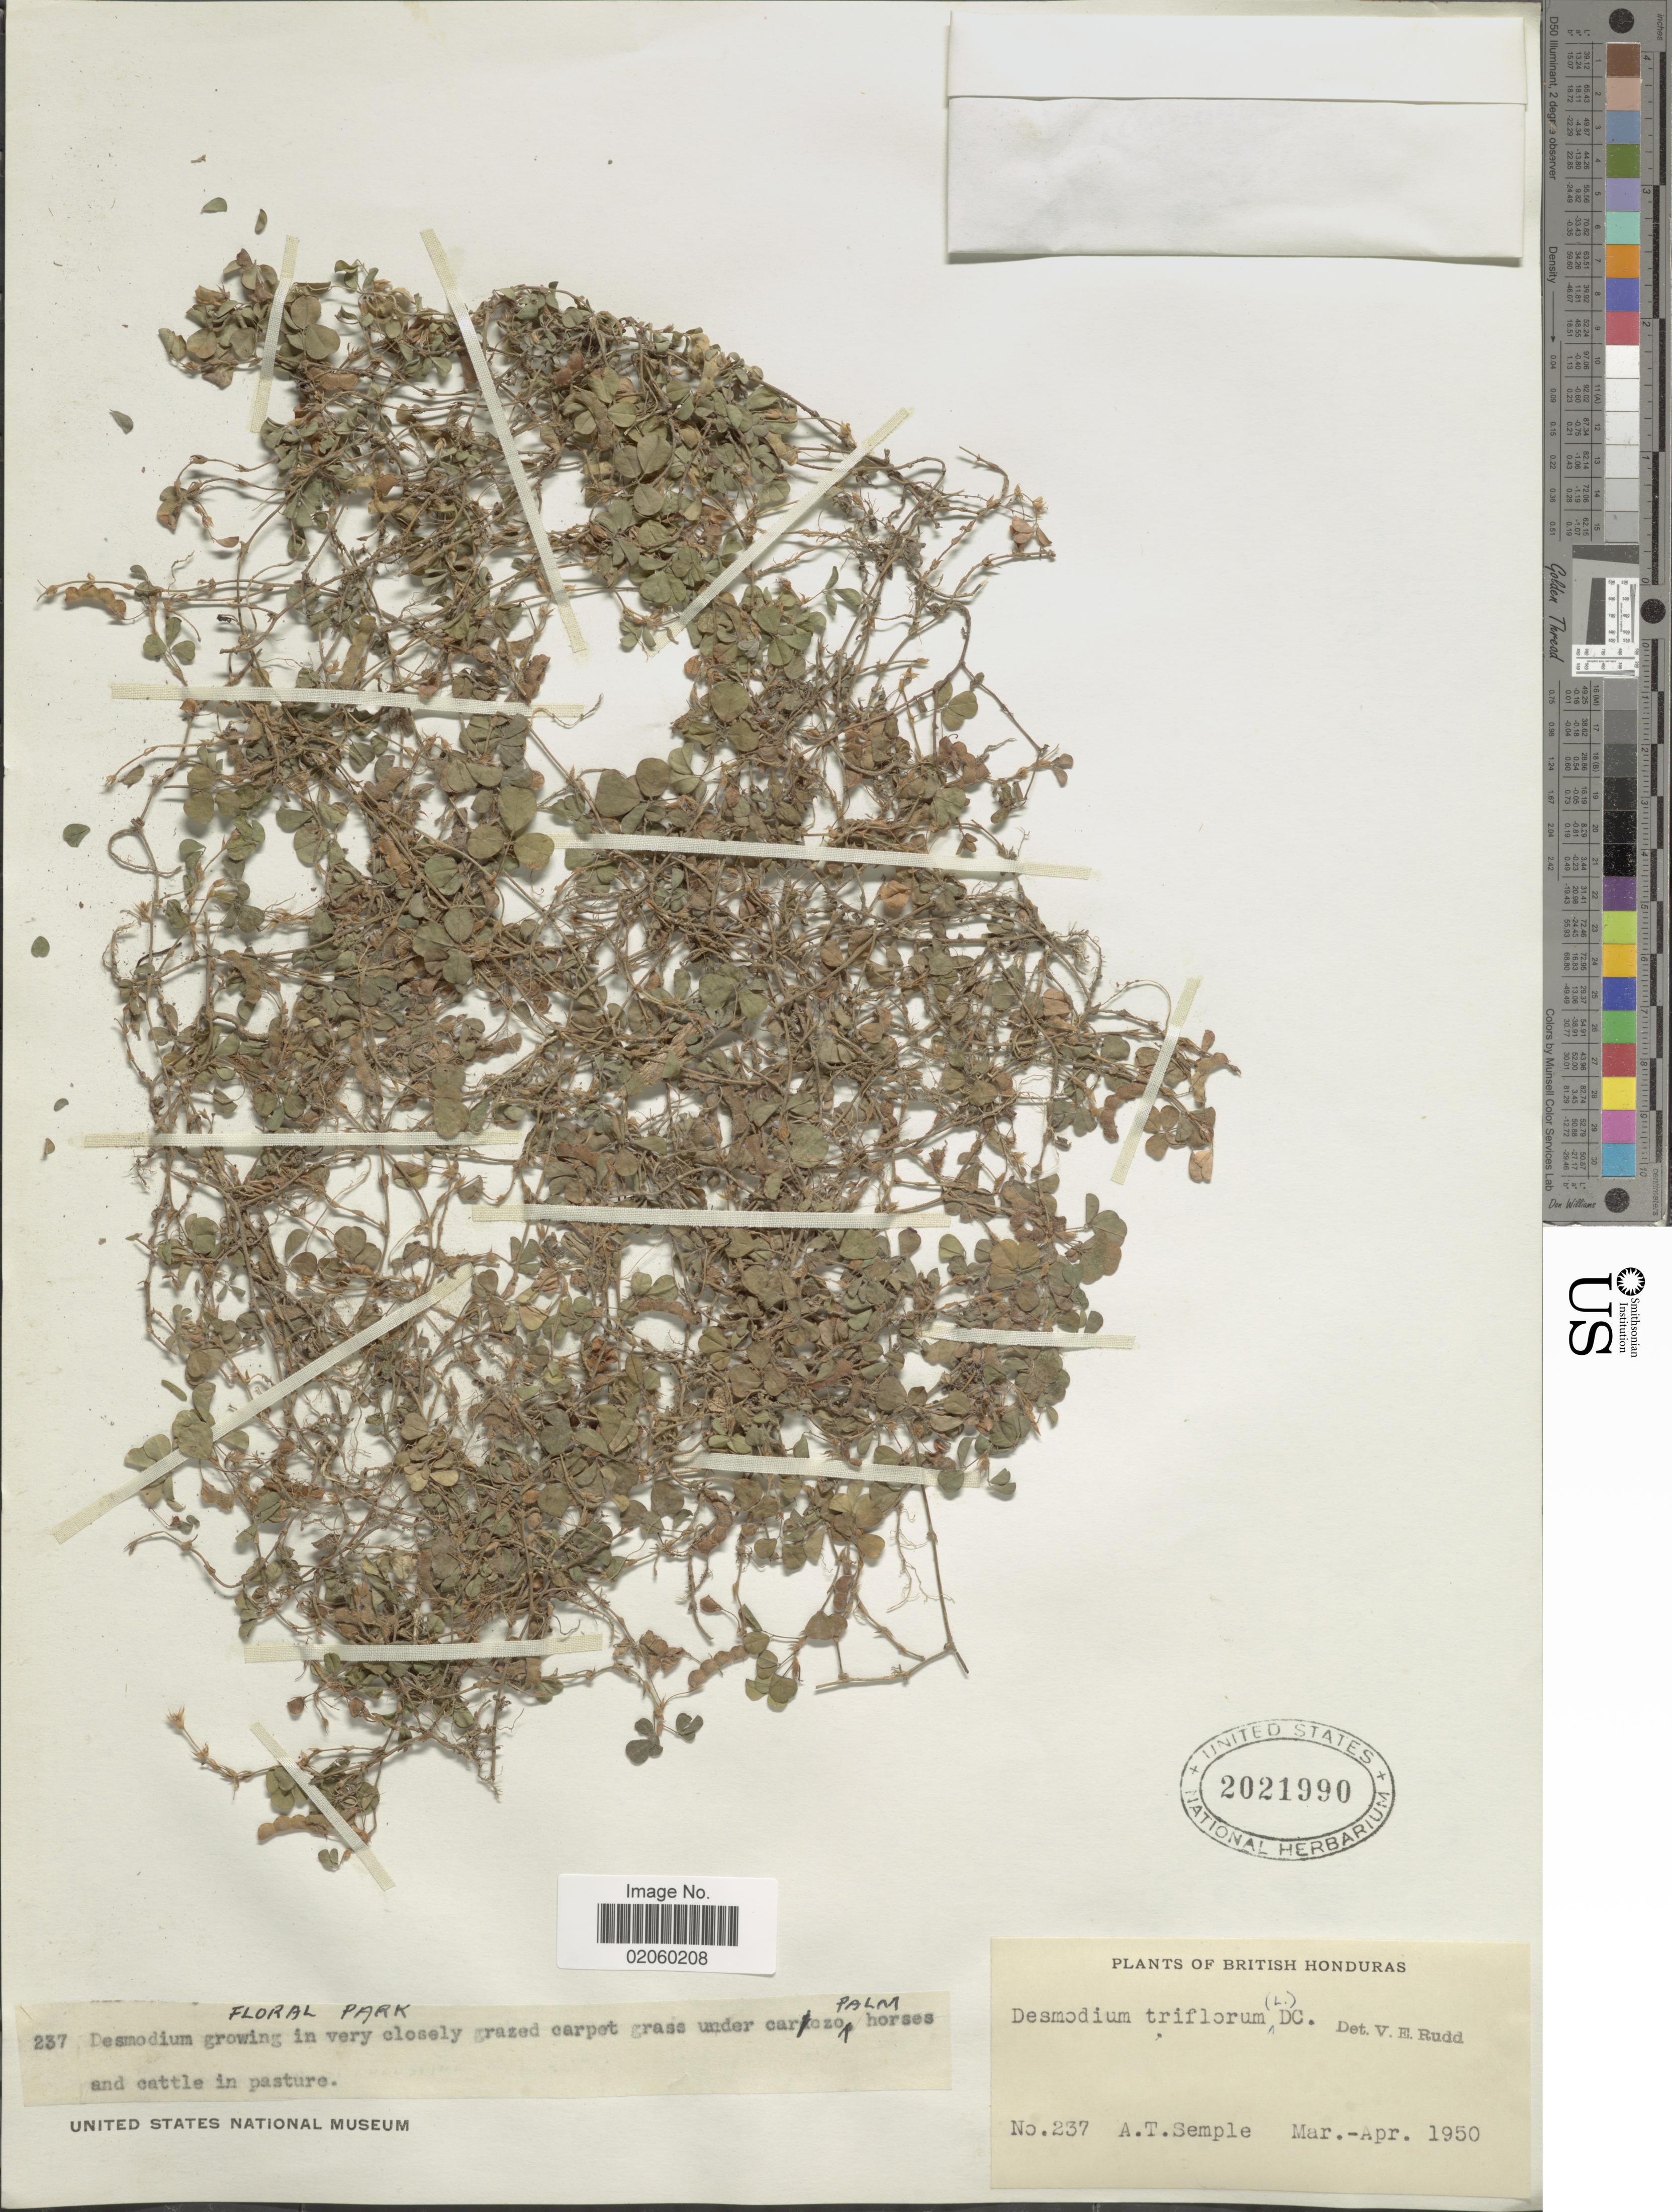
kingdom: Plantae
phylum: Tracheophyta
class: Magnoliopsida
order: Fabales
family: Fabaceae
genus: Grona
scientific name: Grona triflora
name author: (L.) H. Ohashi & K. Ohashi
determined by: Strong, Mark T., (BOT), Smithsonian Institution - National Museum of Natural History (UNITED STATES)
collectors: A. Semple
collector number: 237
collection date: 1950-03/1950-04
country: Belize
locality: British Honduras, Floral Park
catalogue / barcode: US 2021990